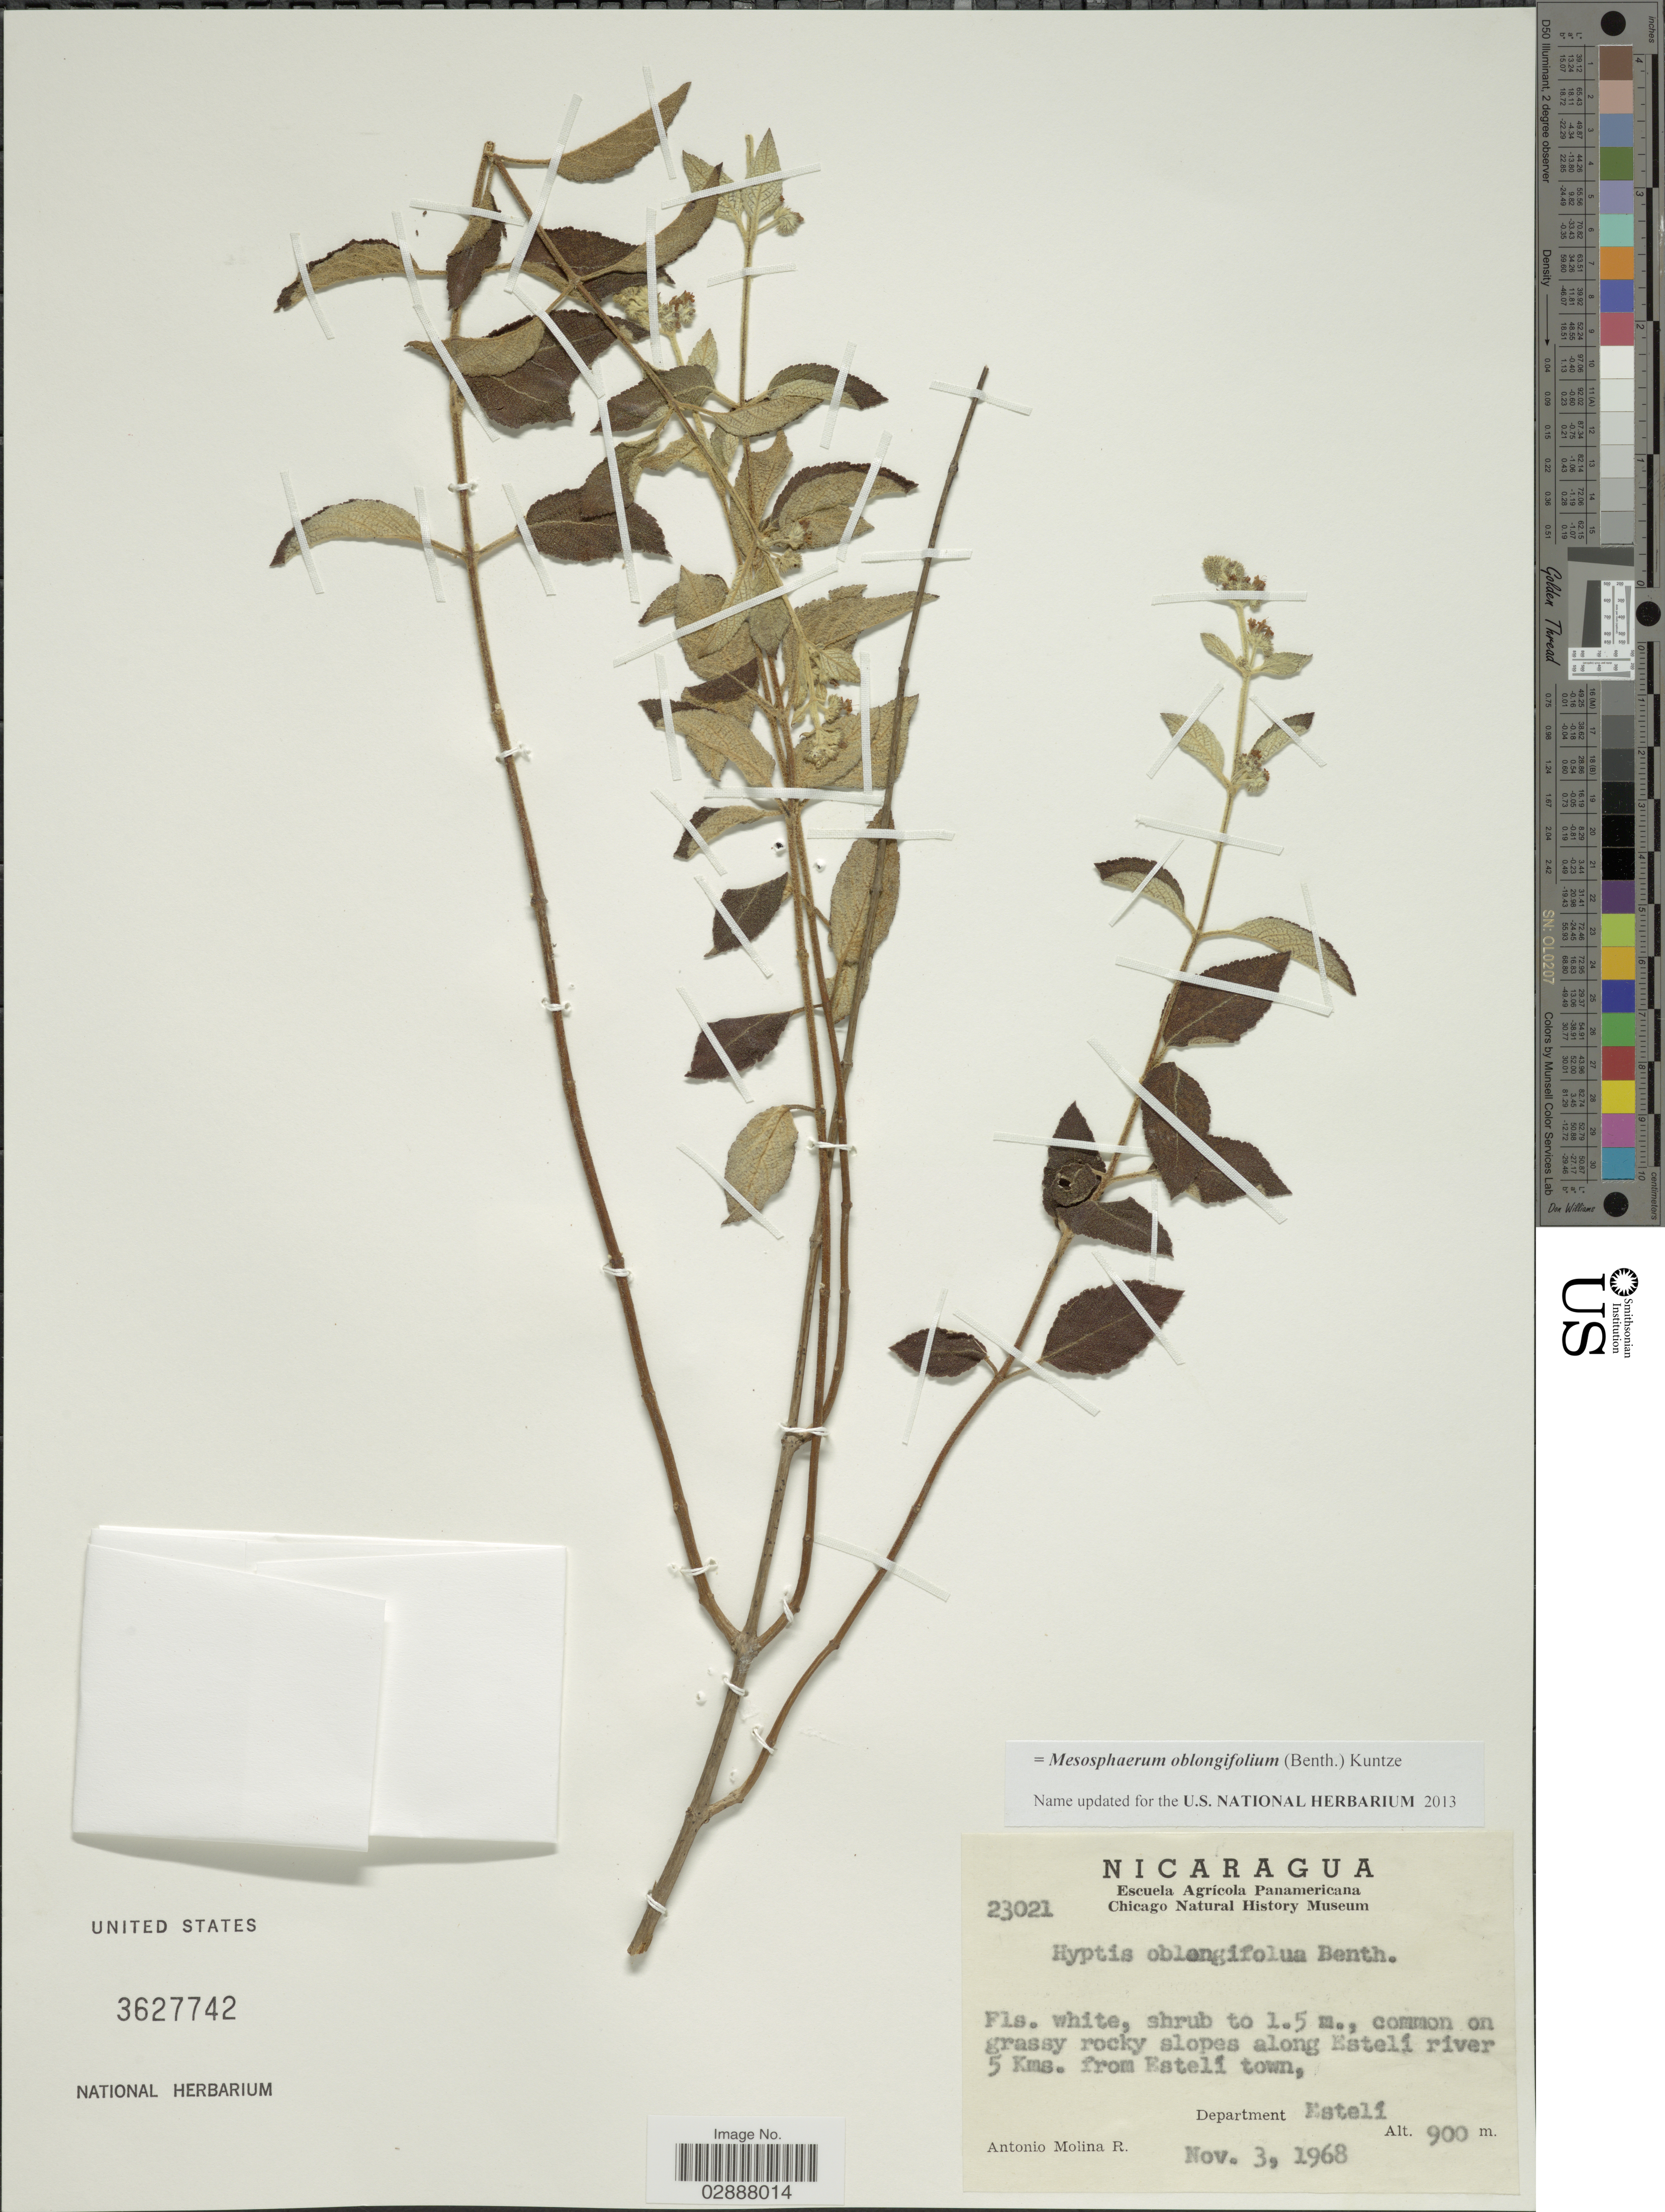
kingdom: Plantae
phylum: Tracheophyta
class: Magnoliopsida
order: Lamiales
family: Lamiaceae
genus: Mesosphaerum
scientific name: Mesosphaerum oblongifolium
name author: (Benth.) Kuntze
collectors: A. Molina R.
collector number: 23021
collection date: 1968-11-03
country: Nicaragua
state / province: Esteli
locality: On grassy rocky slopes along Estelí river 5 Kms. from Estelí town, Department of Estelí.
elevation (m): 900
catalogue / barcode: US 3627742